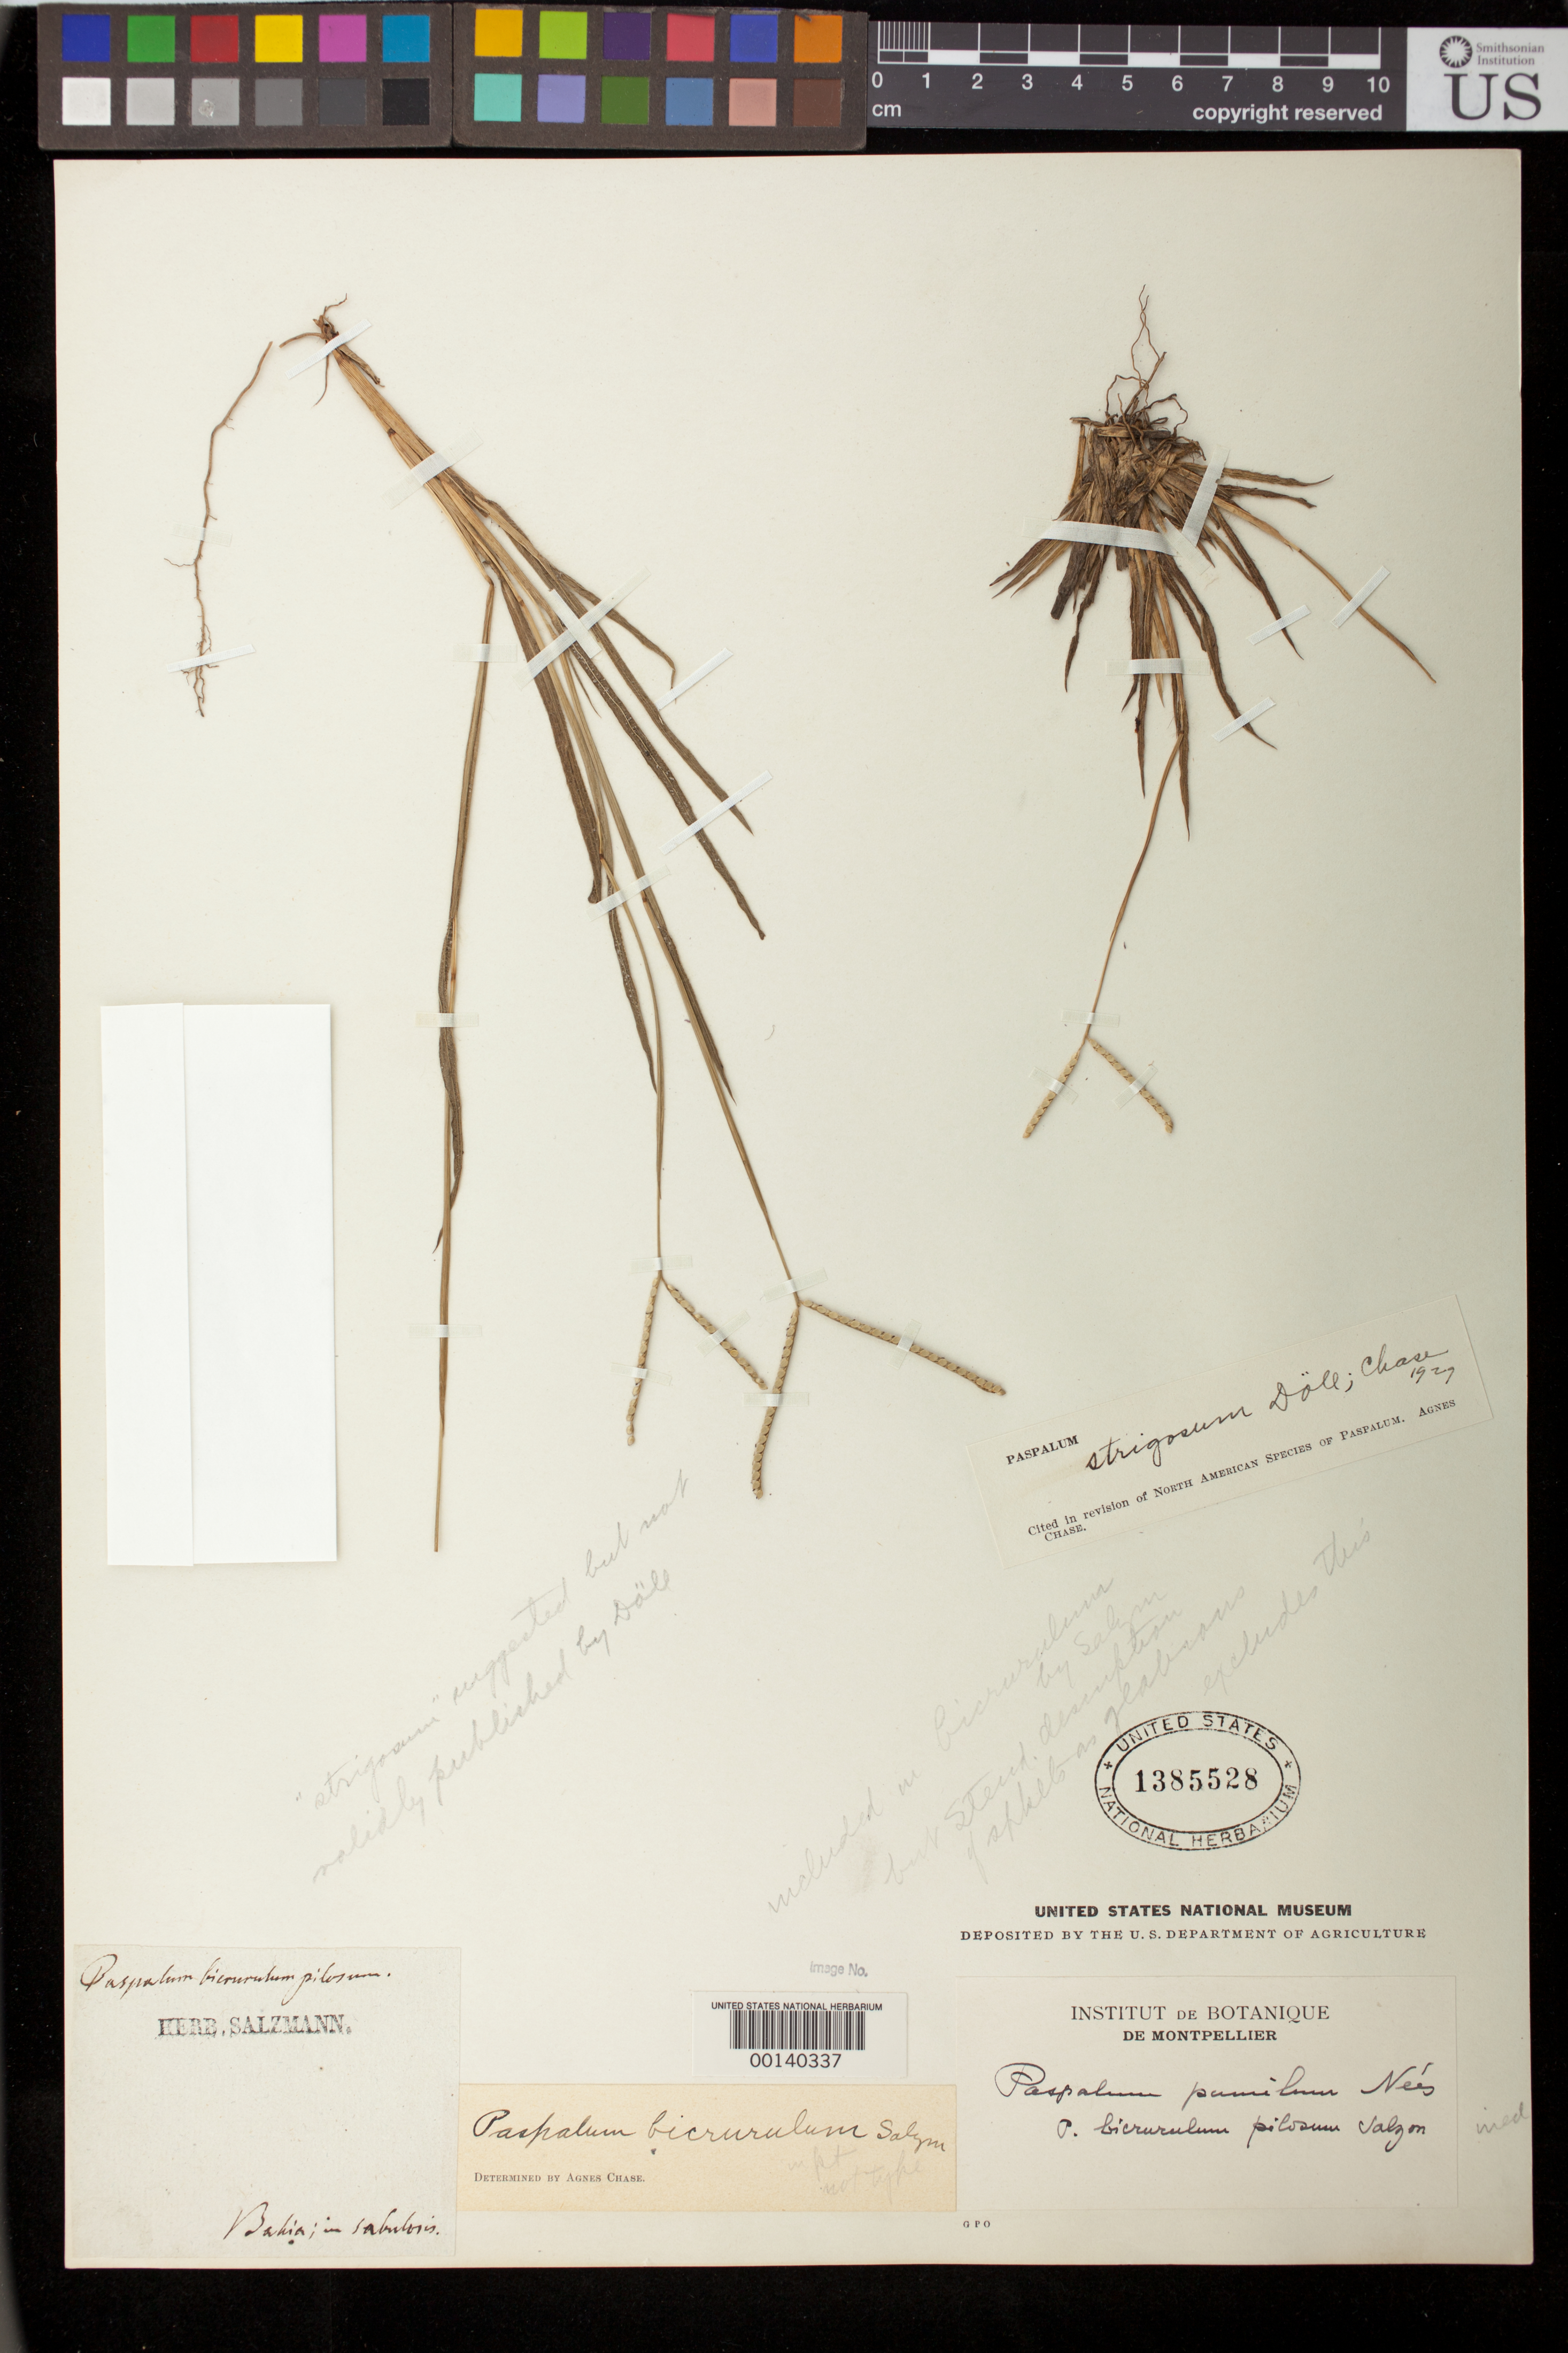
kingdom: Plantae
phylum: Tracheophyta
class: Liliopsida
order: Poales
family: Poaceae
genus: Paspalum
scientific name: Paspalum bicrurulum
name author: Salzm. ex Steud.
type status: Type Collection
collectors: P. Salzmann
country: Brazil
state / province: Bahia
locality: North of Esplanda city on road to Jaquera.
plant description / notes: According to Chase (1929), Salzmann distributed 3 different species under the name "Paspalum bicrurulum". This sheet (USNH 1385528) bears confusing annotations and uncertain which of 2 names it typifies.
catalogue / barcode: US 1385528